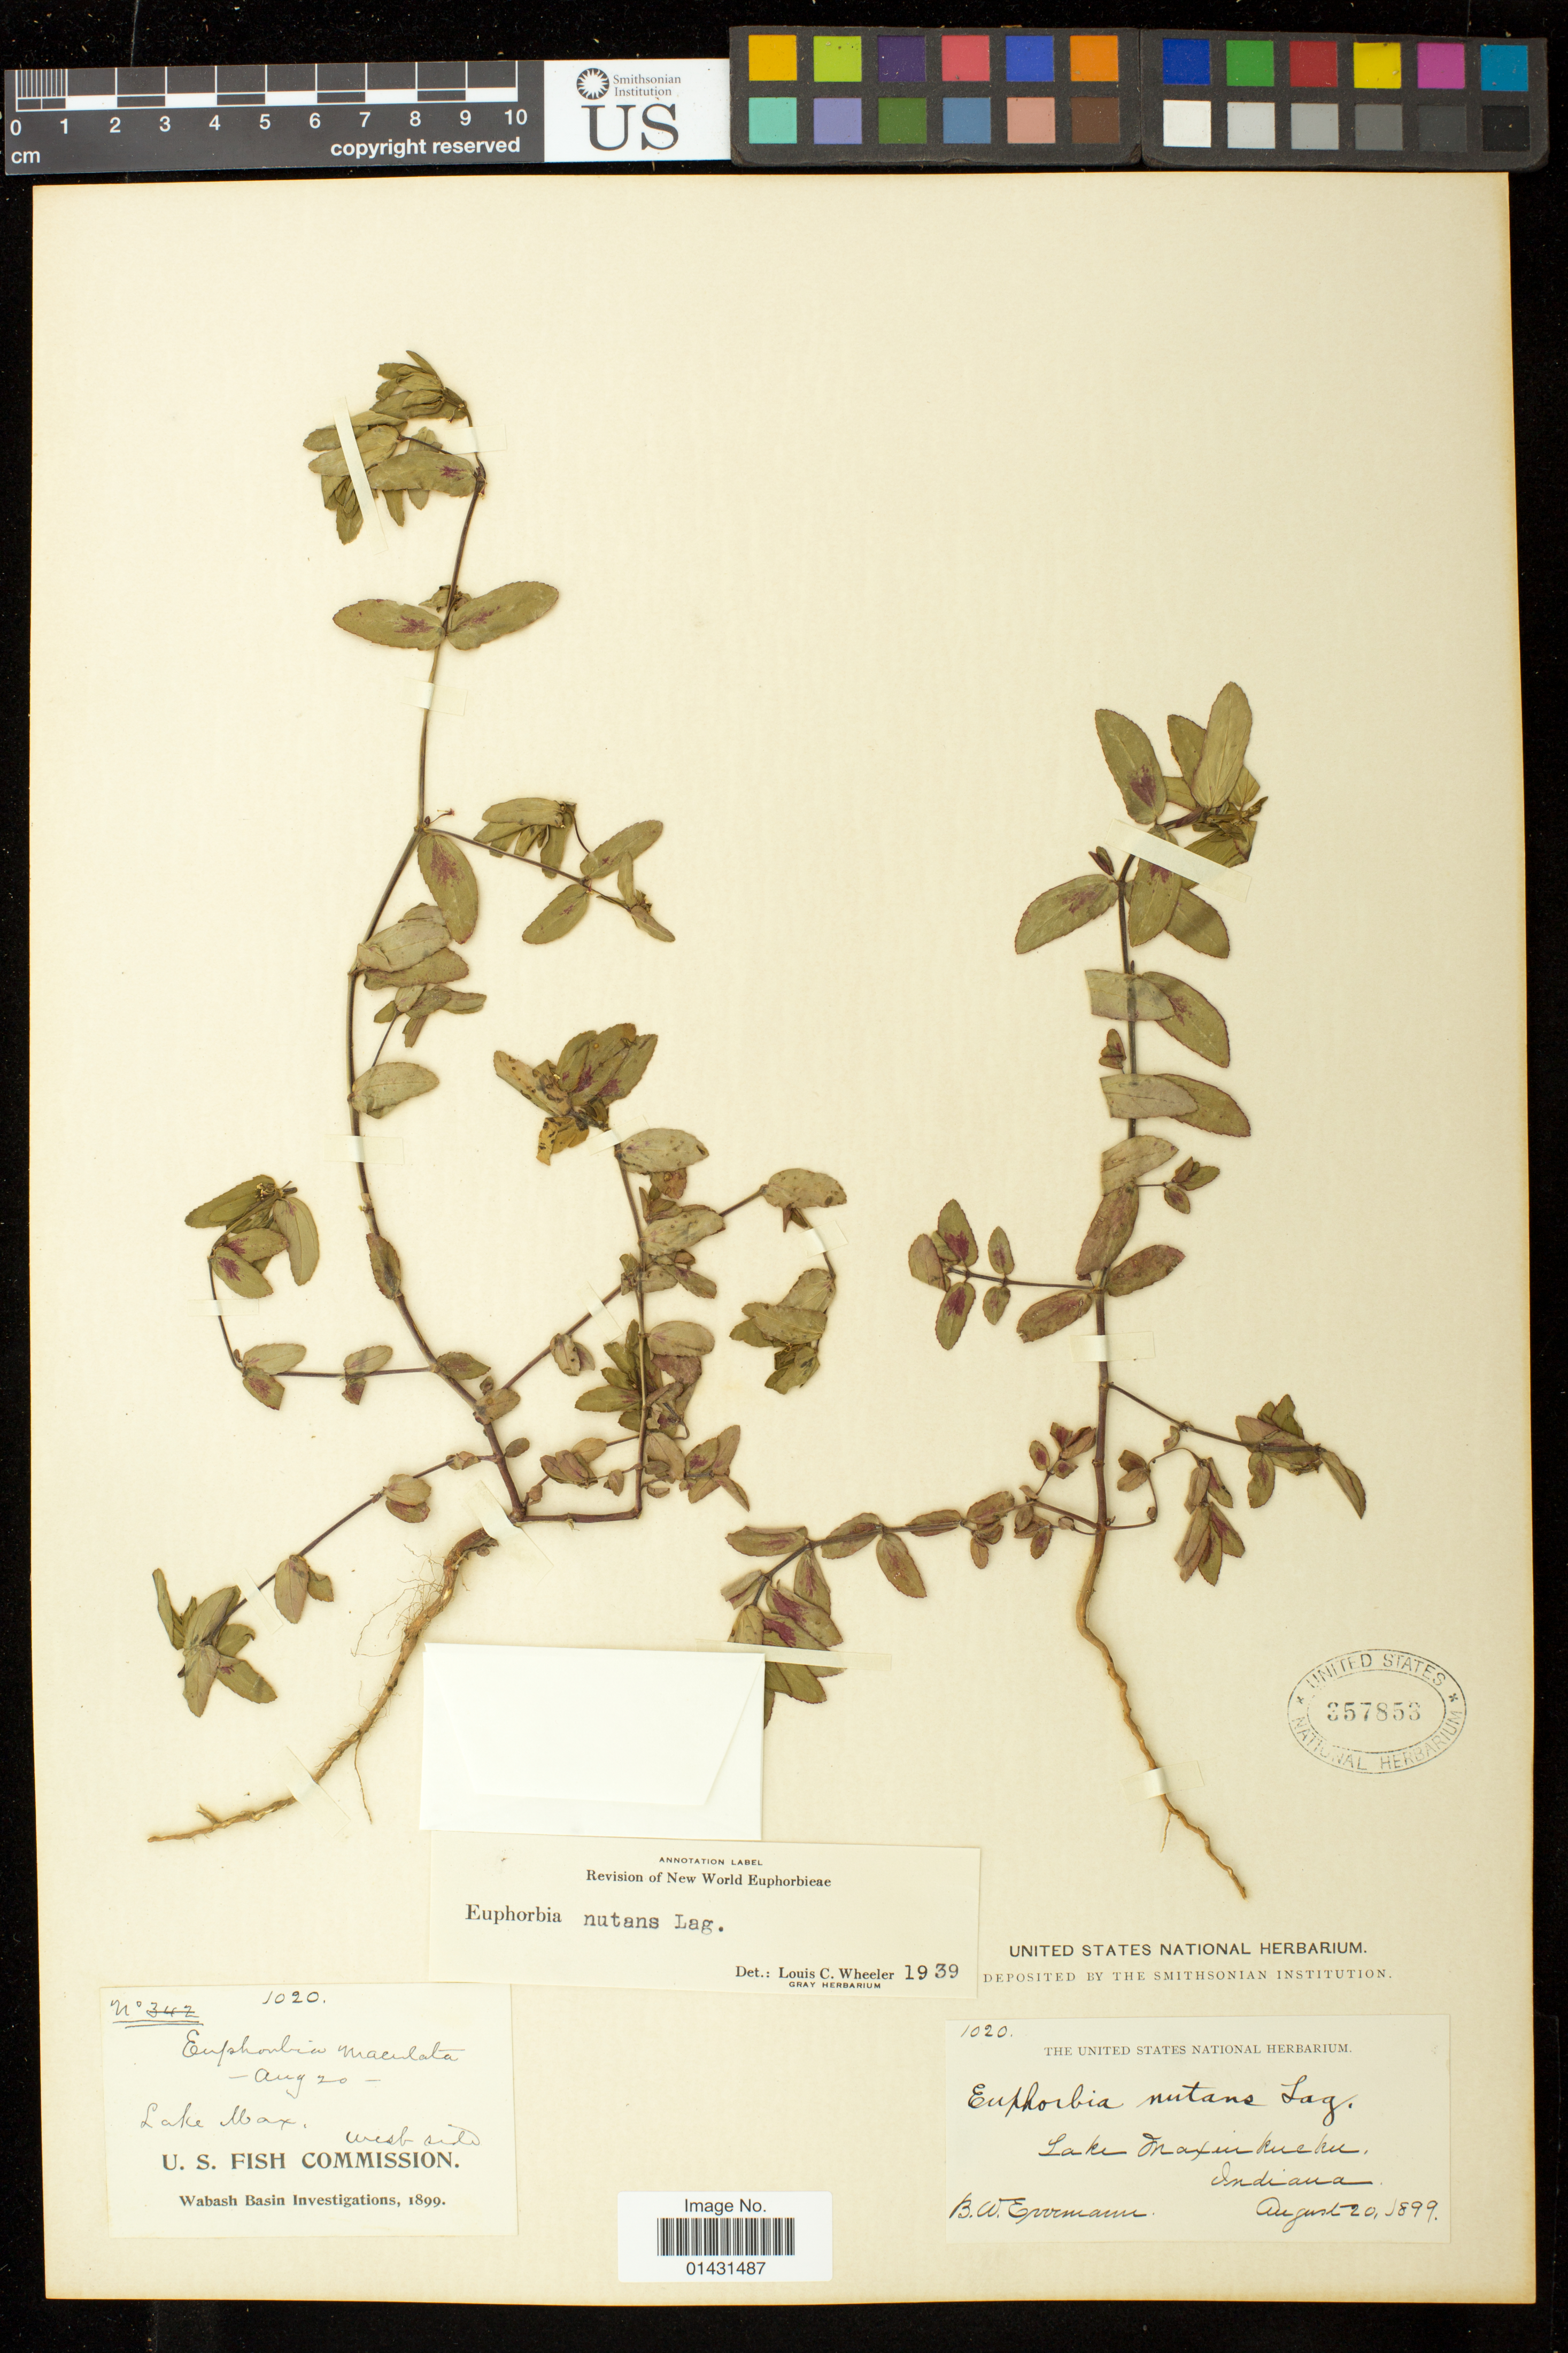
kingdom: Plantae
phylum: Tracheophyta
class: Magnoliopsida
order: Malpighiales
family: Euphorbiaceae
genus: Euphorbia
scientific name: Euphorbia maculata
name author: L.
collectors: B. W. Evermann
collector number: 1020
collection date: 1899-08-20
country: United States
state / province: Indiana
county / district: Marshall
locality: Lake Maxinkuckee west side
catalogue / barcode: US 357853